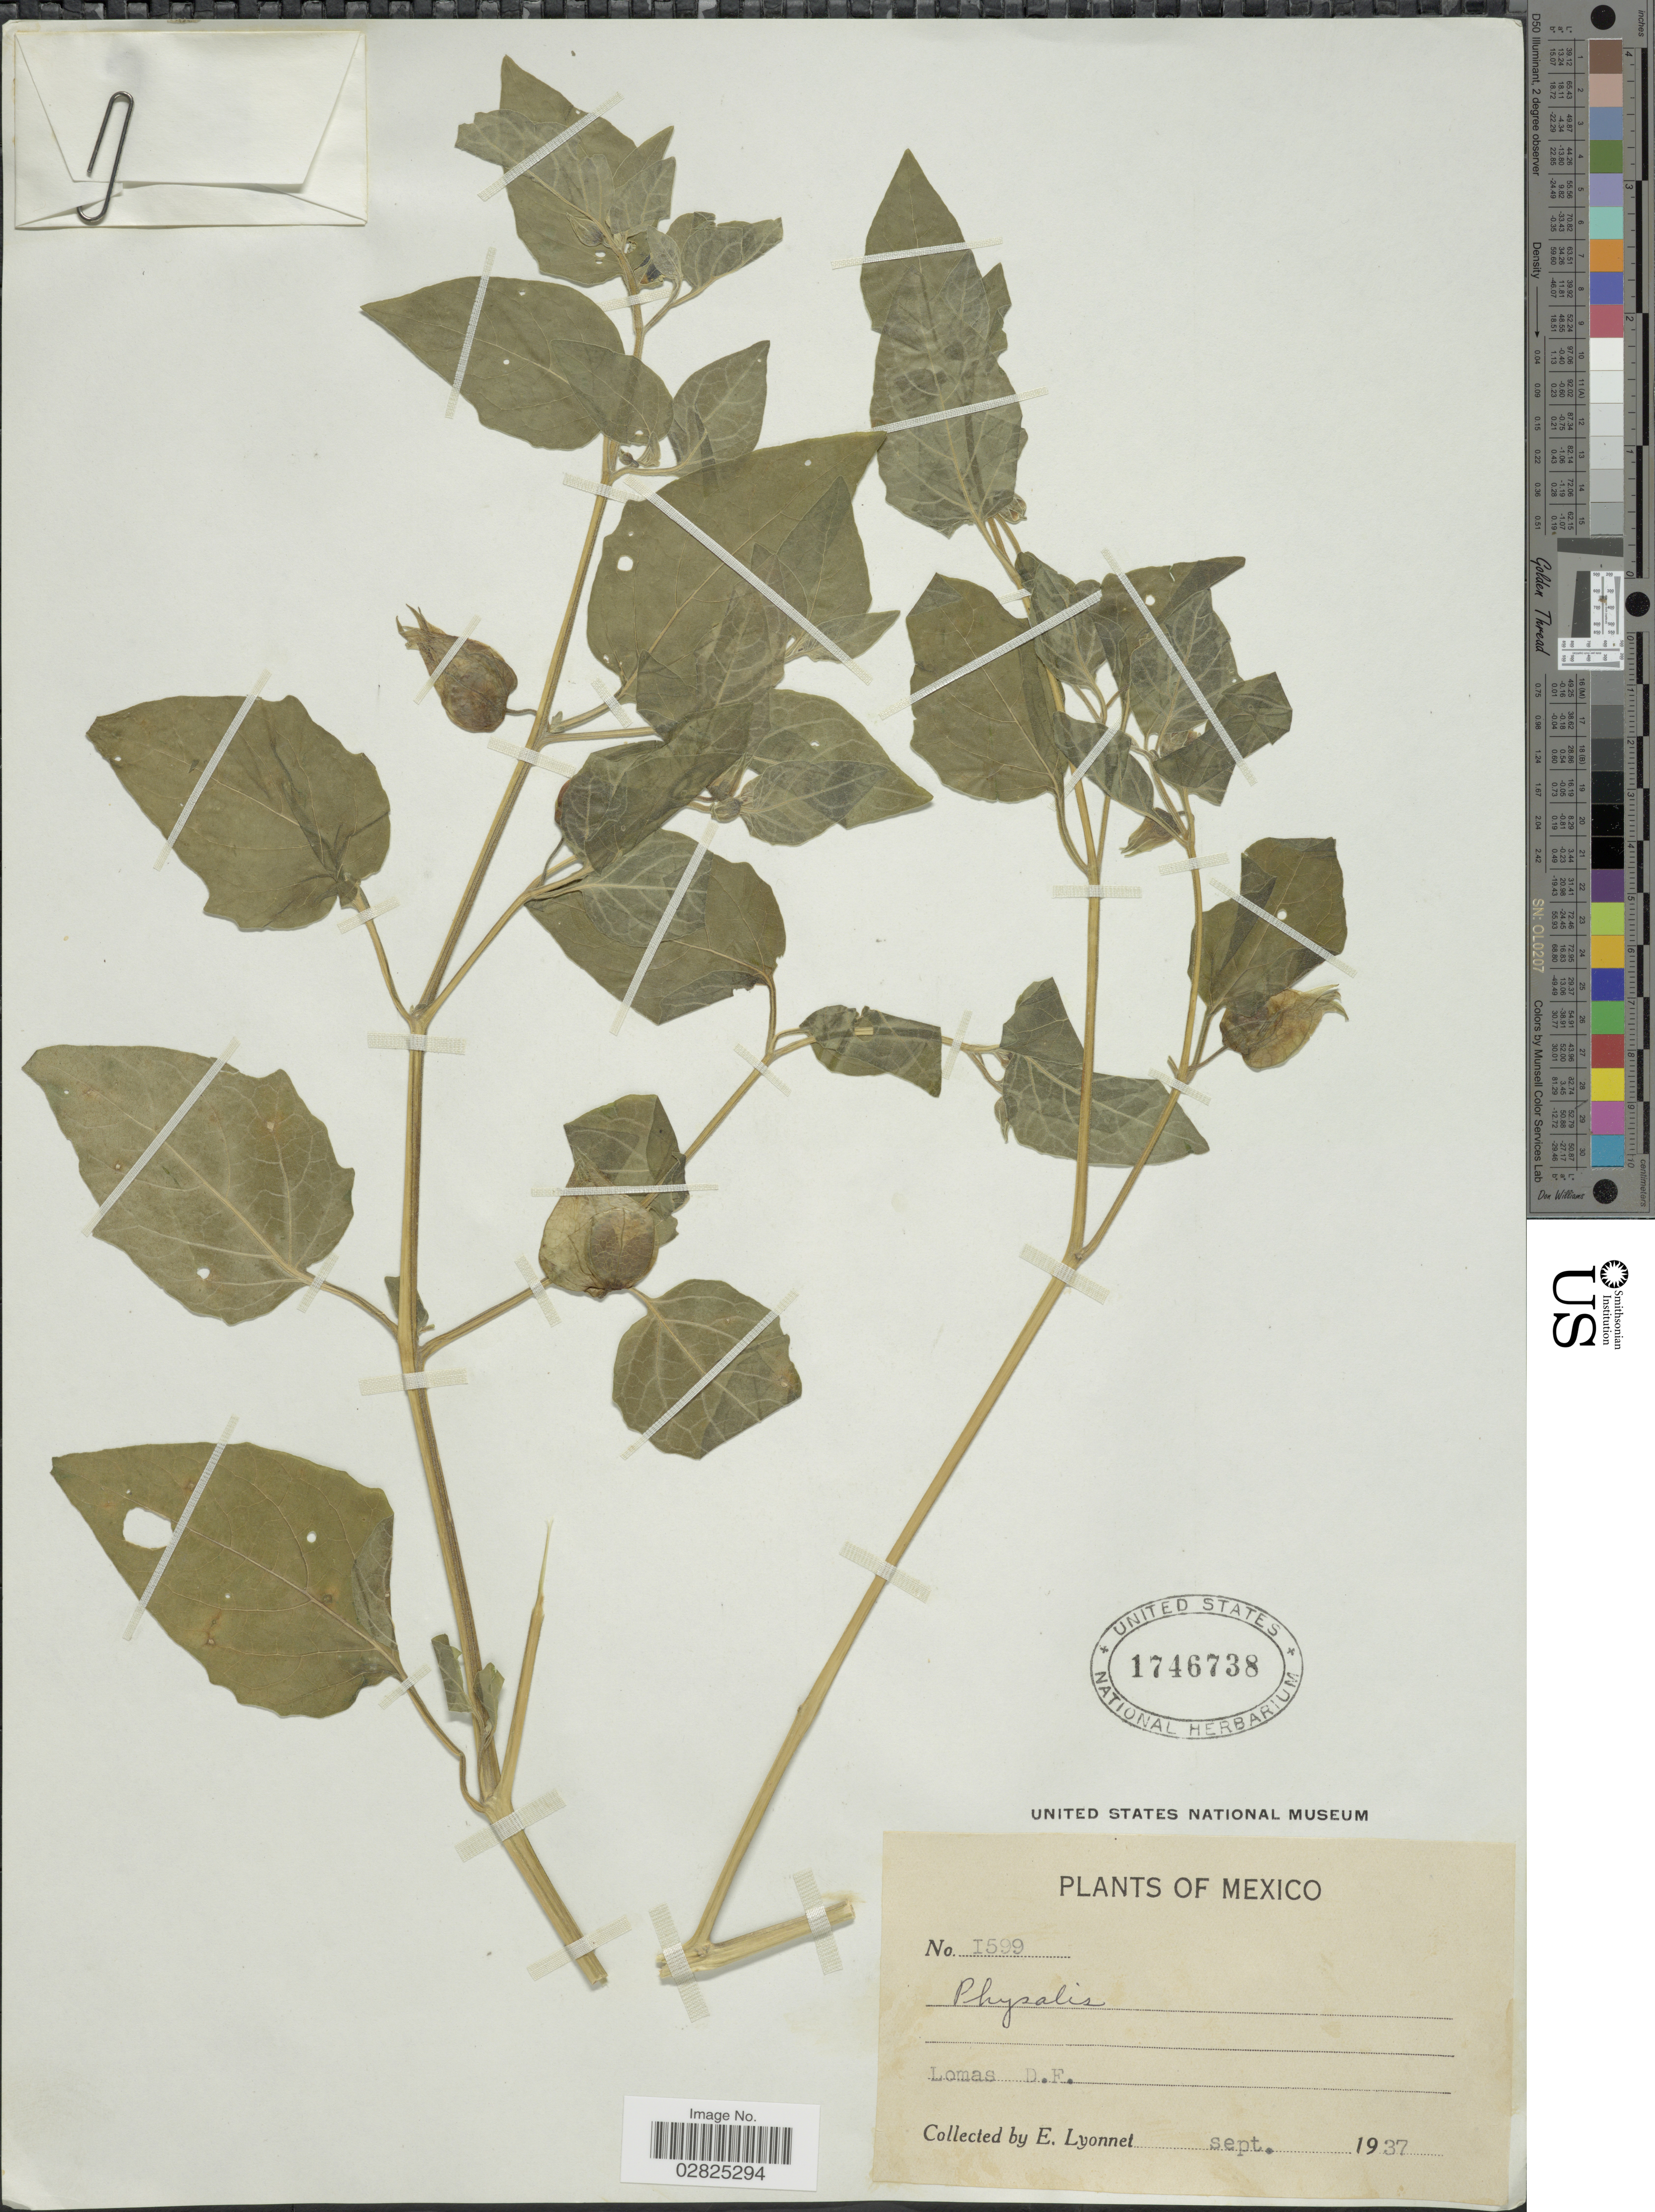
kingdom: Plantae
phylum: Tracheophyta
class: Magnoliopsida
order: Solanales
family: Solanaceae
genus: Physalis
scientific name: Physalis sp.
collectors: E. Lyonnet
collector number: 1599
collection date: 1937-09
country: Mexico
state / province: Distrito Federal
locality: Lomas.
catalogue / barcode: US 1746738